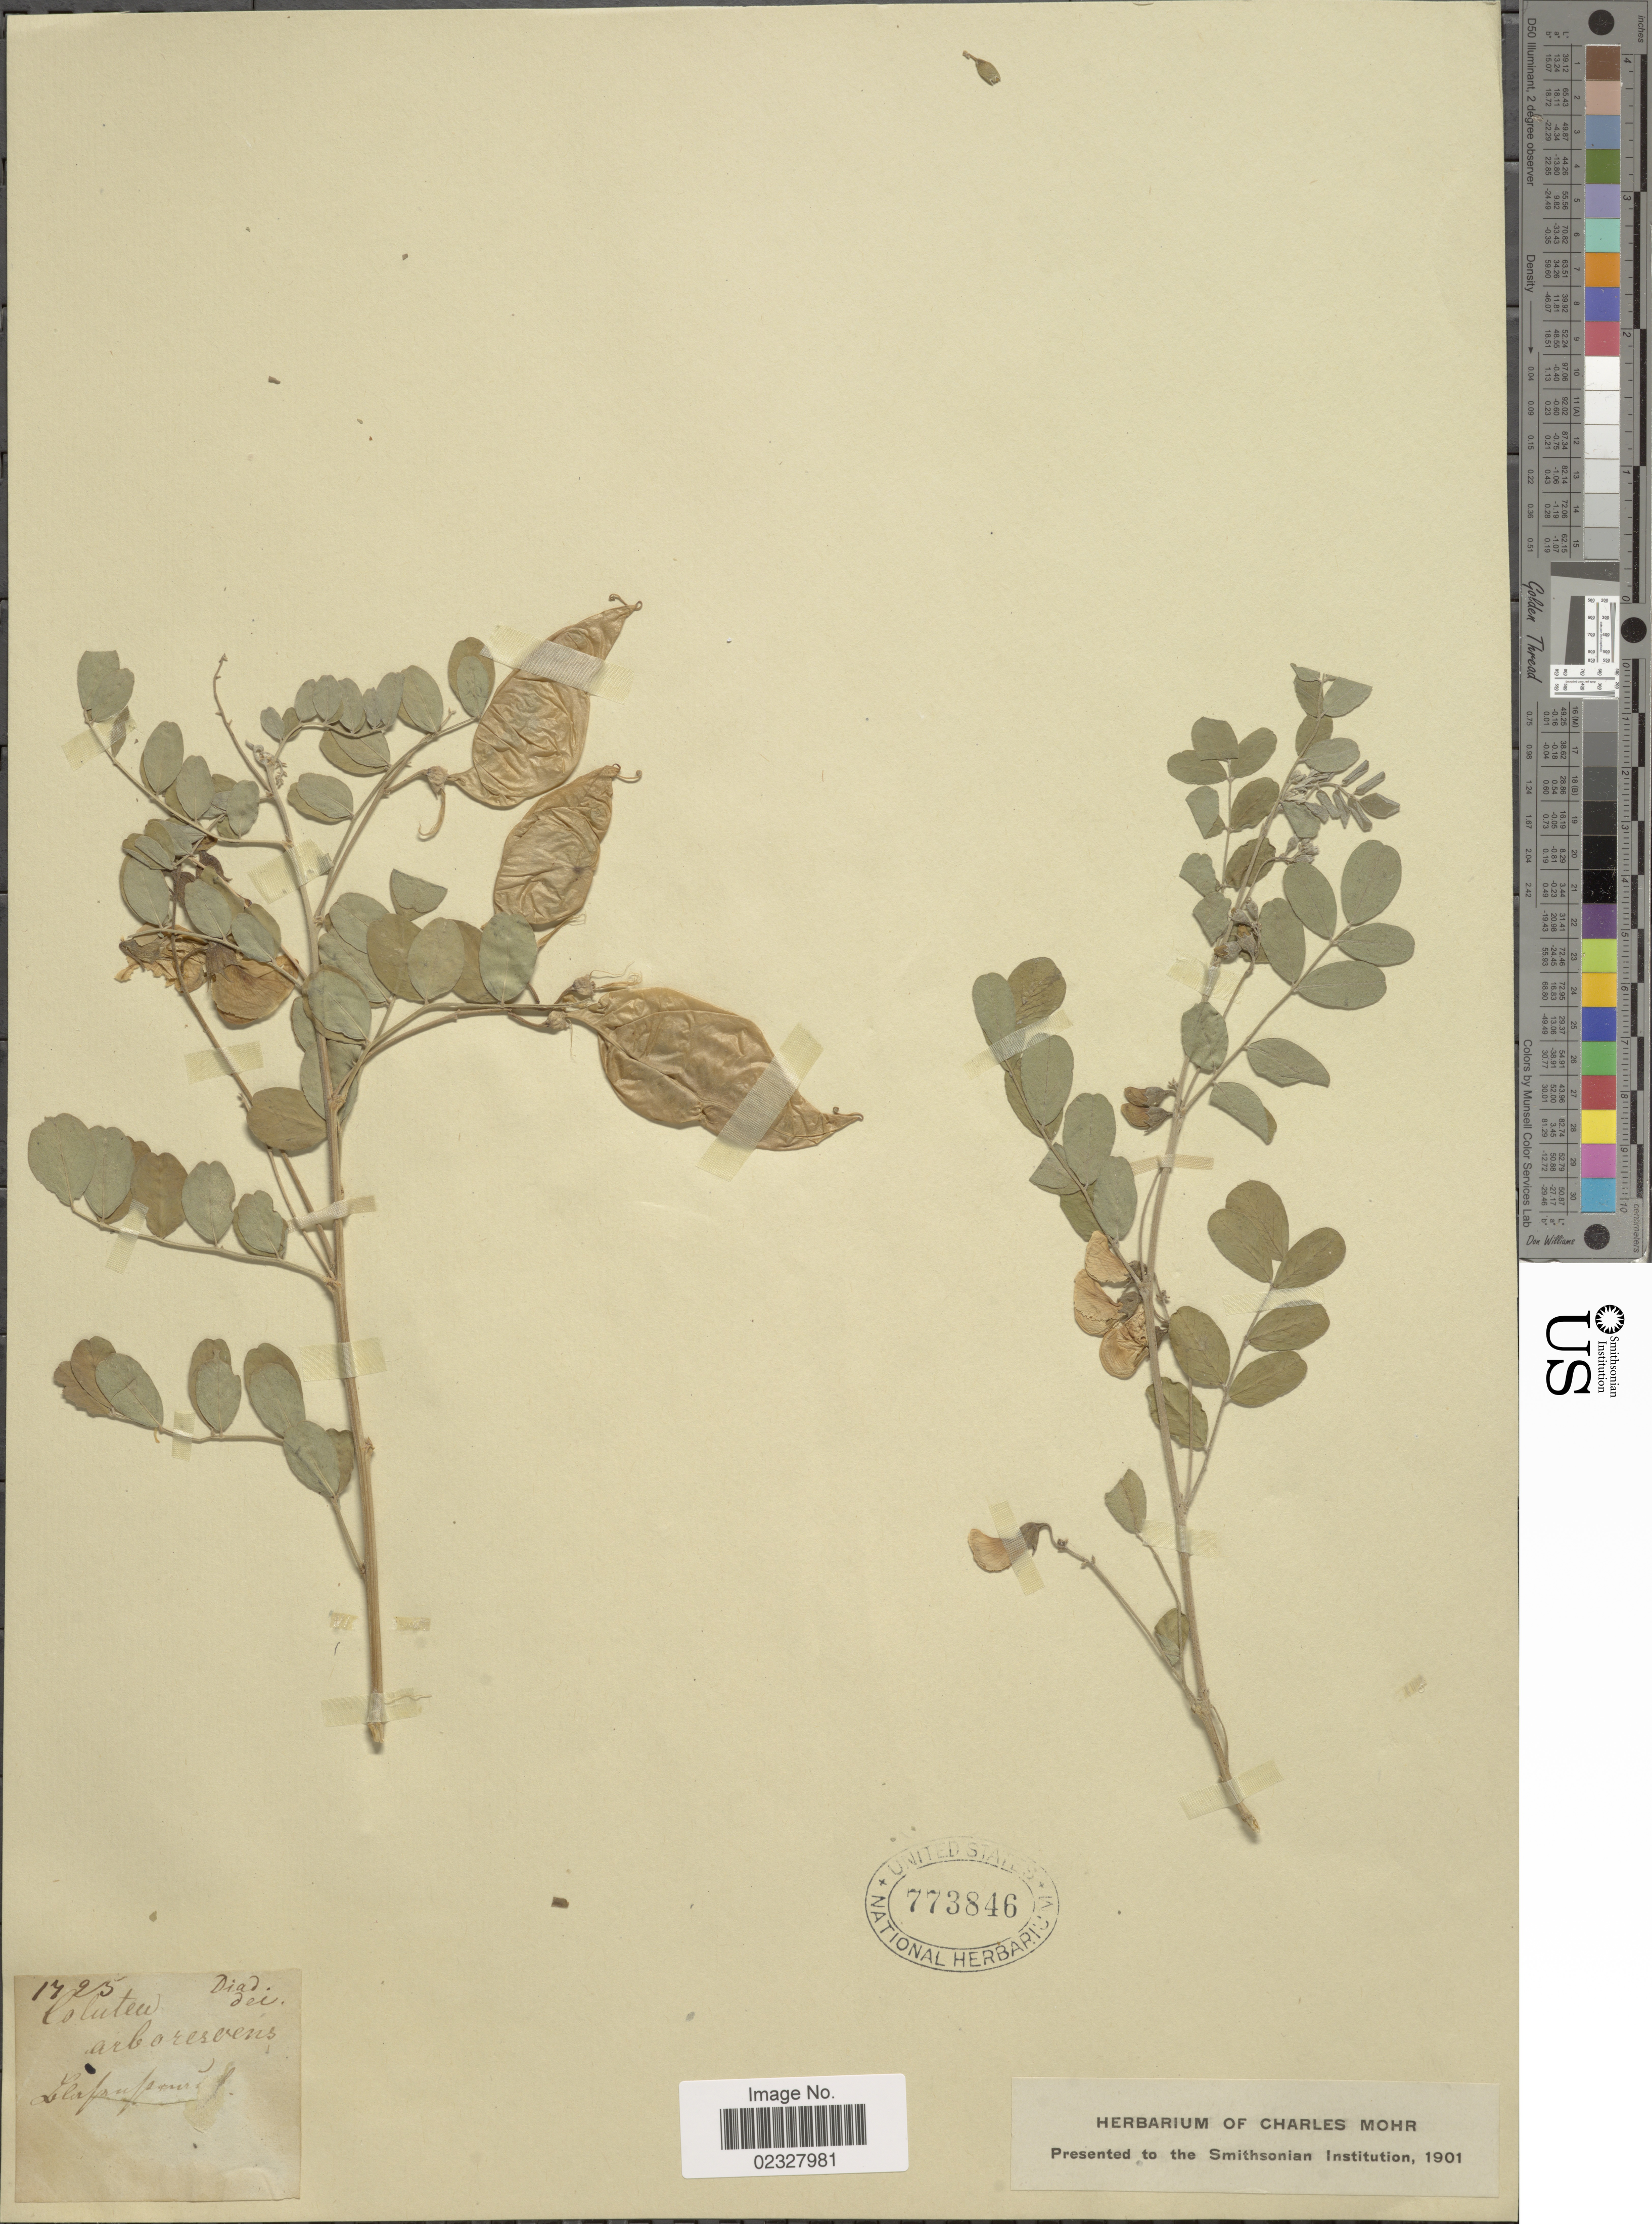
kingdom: Plantae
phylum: Tracheophyta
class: Magnoliopsida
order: Fabales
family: Fabaceae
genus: Colutea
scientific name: Colutea arborescens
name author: L.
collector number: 1725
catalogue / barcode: US 773846